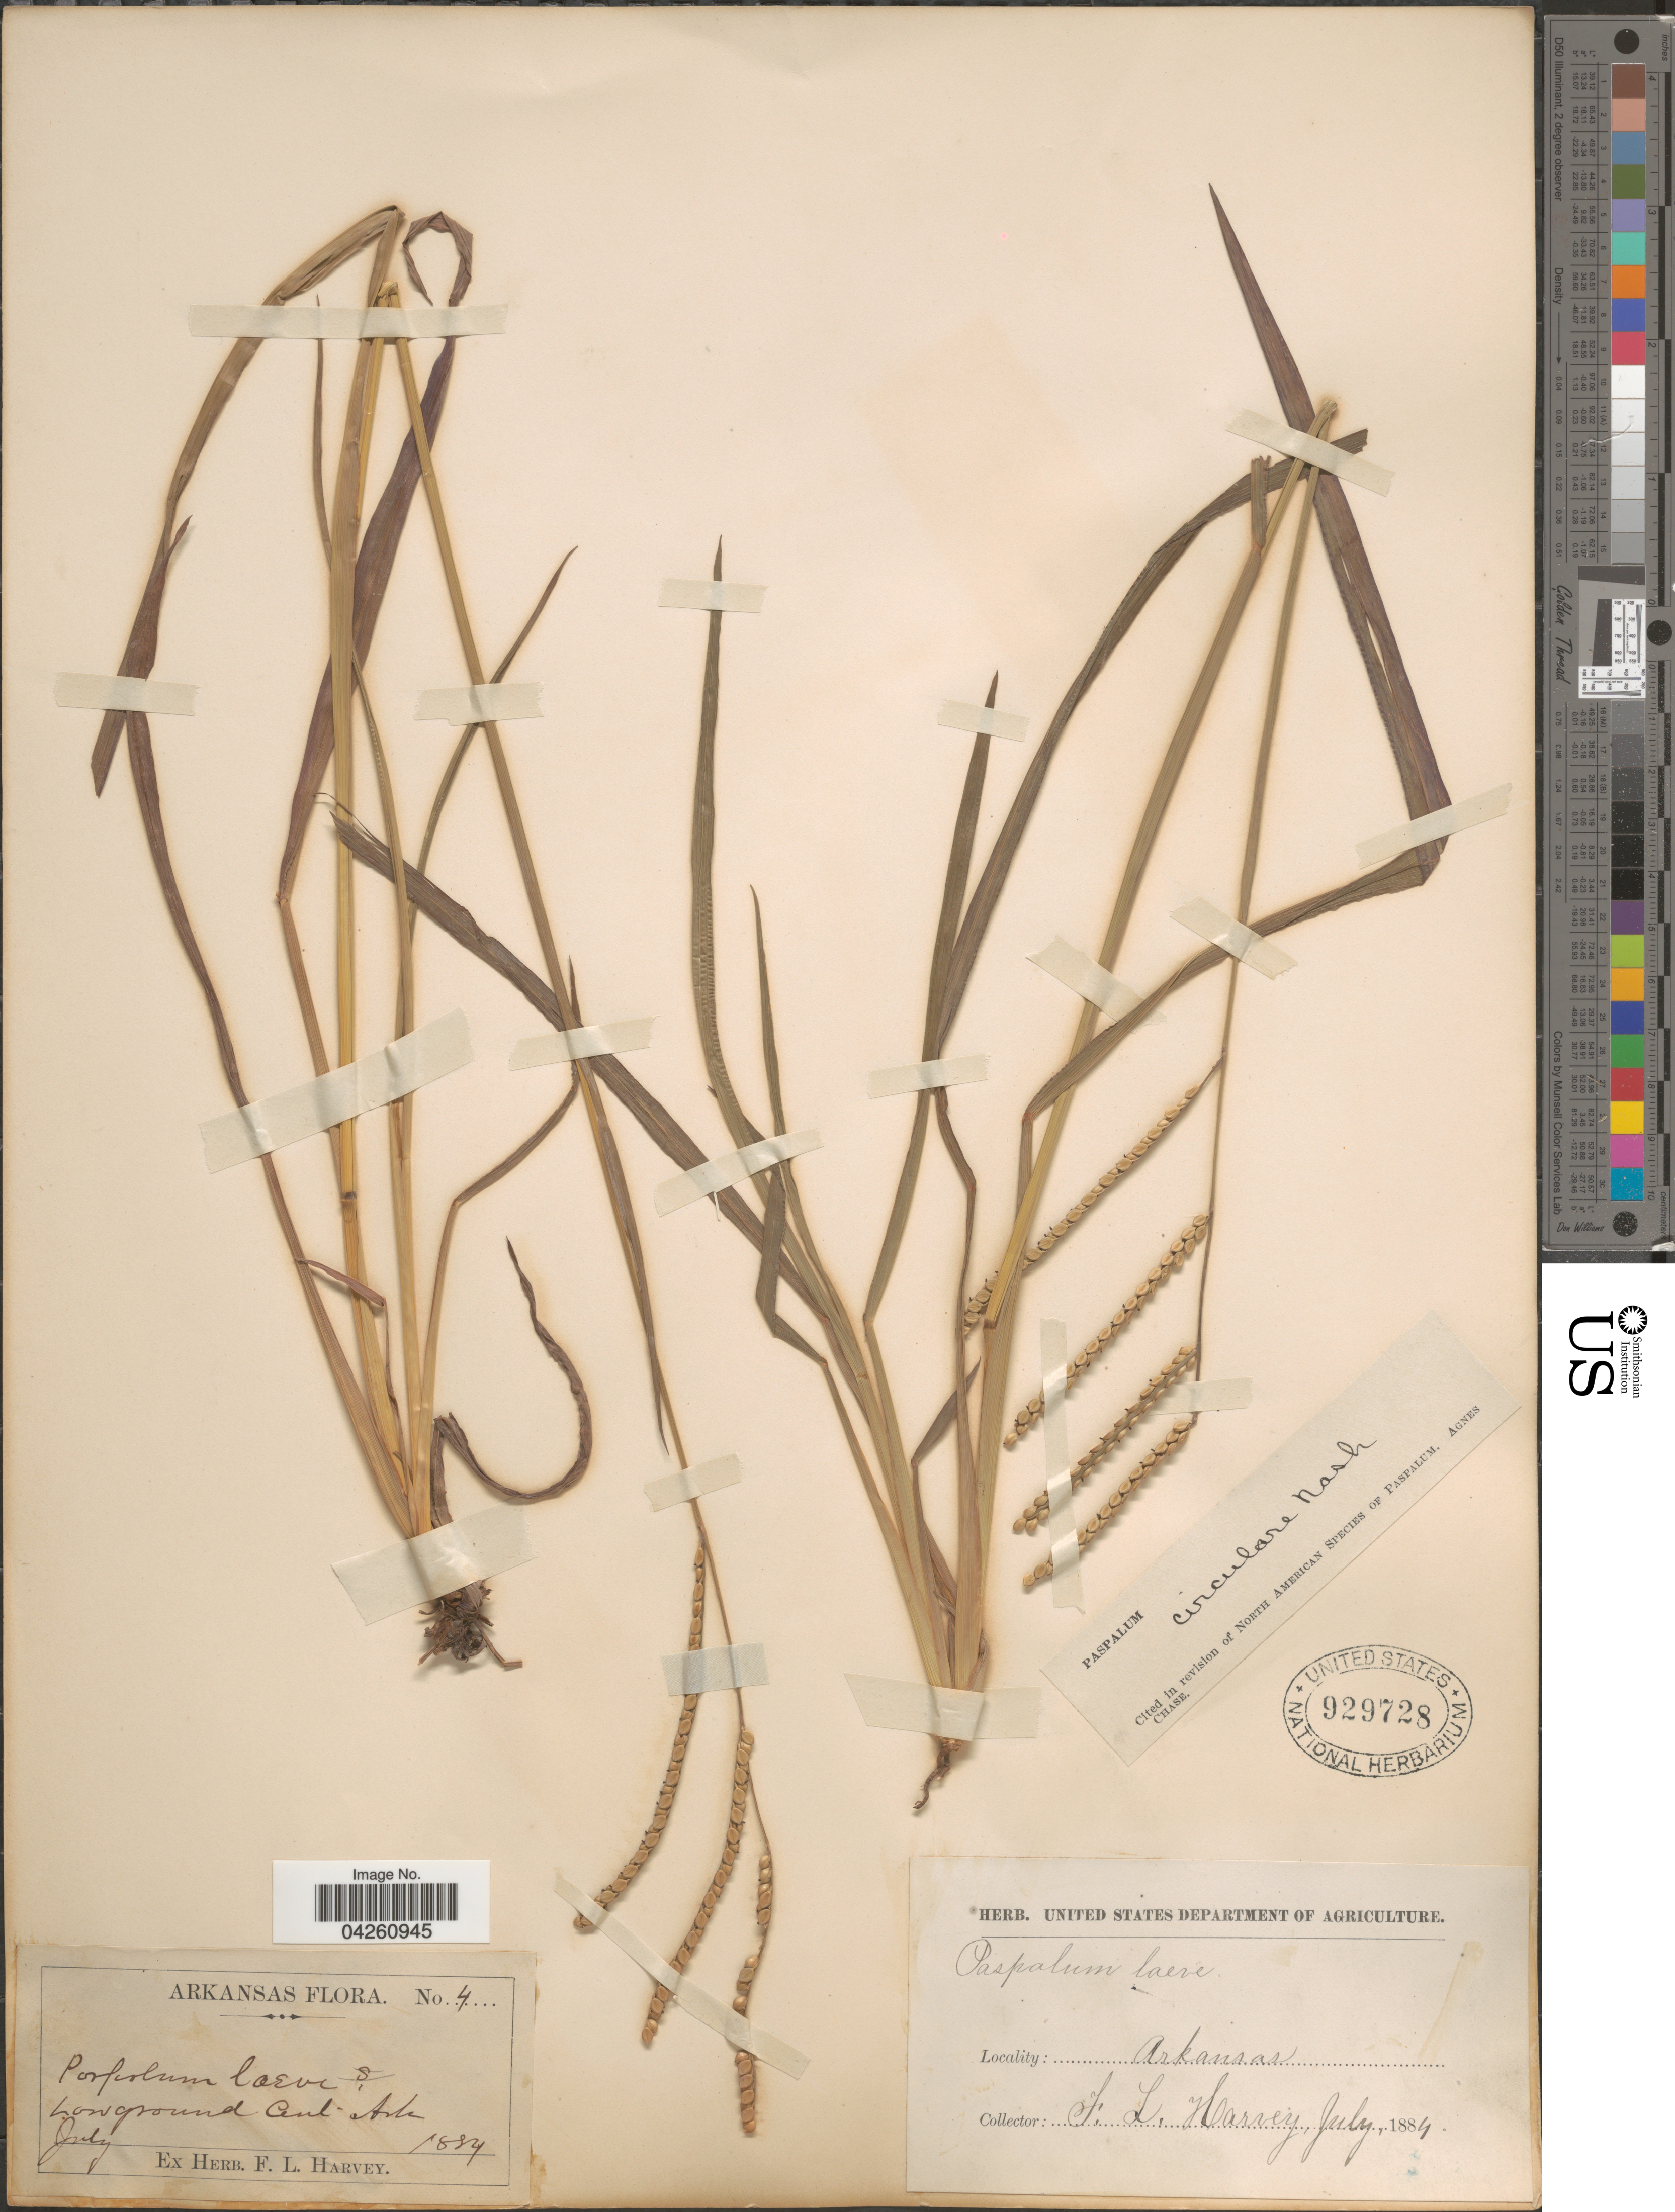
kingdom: Plantae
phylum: Tracheophyta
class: Liliopsida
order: Poales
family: Poaceae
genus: Paspalum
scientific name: Paspalum circulare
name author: Nash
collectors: F. L. Harvey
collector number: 4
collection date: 1884-07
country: United States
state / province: Arkansas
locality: Low ground Cent. Ark.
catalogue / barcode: US 929728